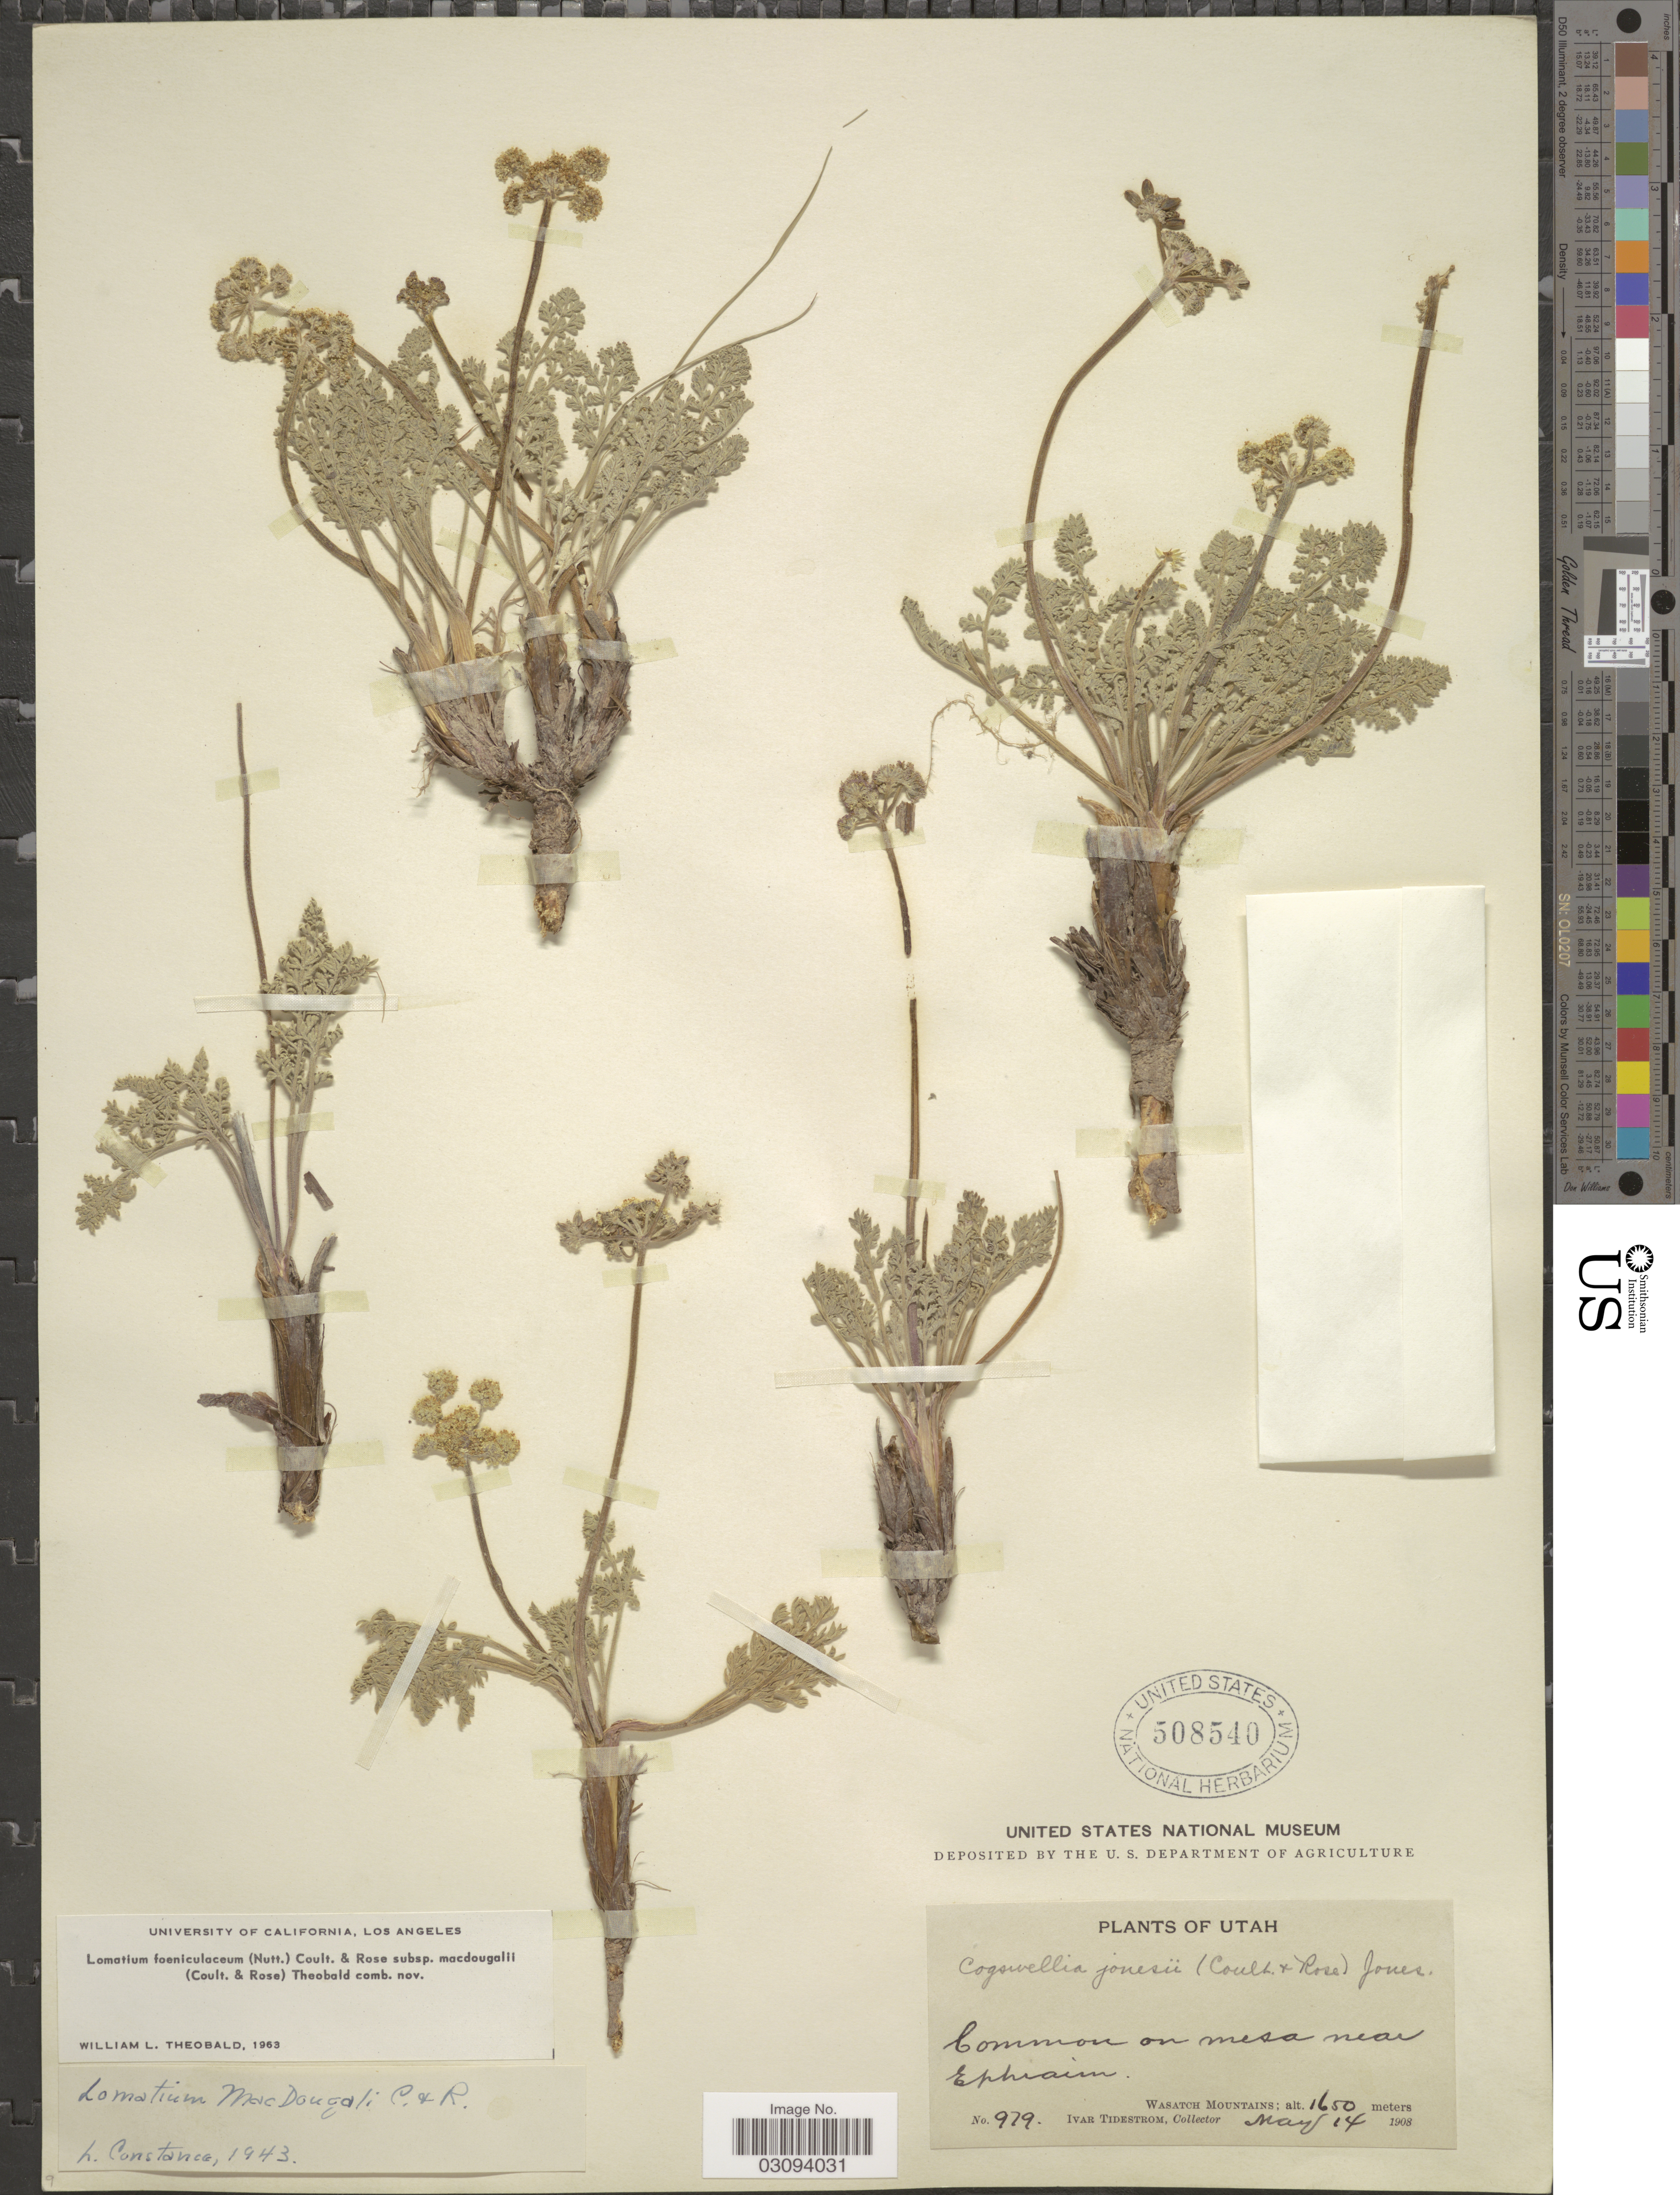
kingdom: Plantae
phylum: Tracheophyta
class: Magnoliopsida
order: Apiales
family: Apiaceae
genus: Lomatium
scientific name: Lomatium foeniculaceum subsp. macdougalii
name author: (J.M. Coult. & Rose) W.L. Theob.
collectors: I. F. Tidestrom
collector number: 979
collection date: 1908-05-14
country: United States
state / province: Utah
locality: Common on mesa near Ephraim. Wasatch Mountains.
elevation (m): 1650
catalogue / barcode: US 508540